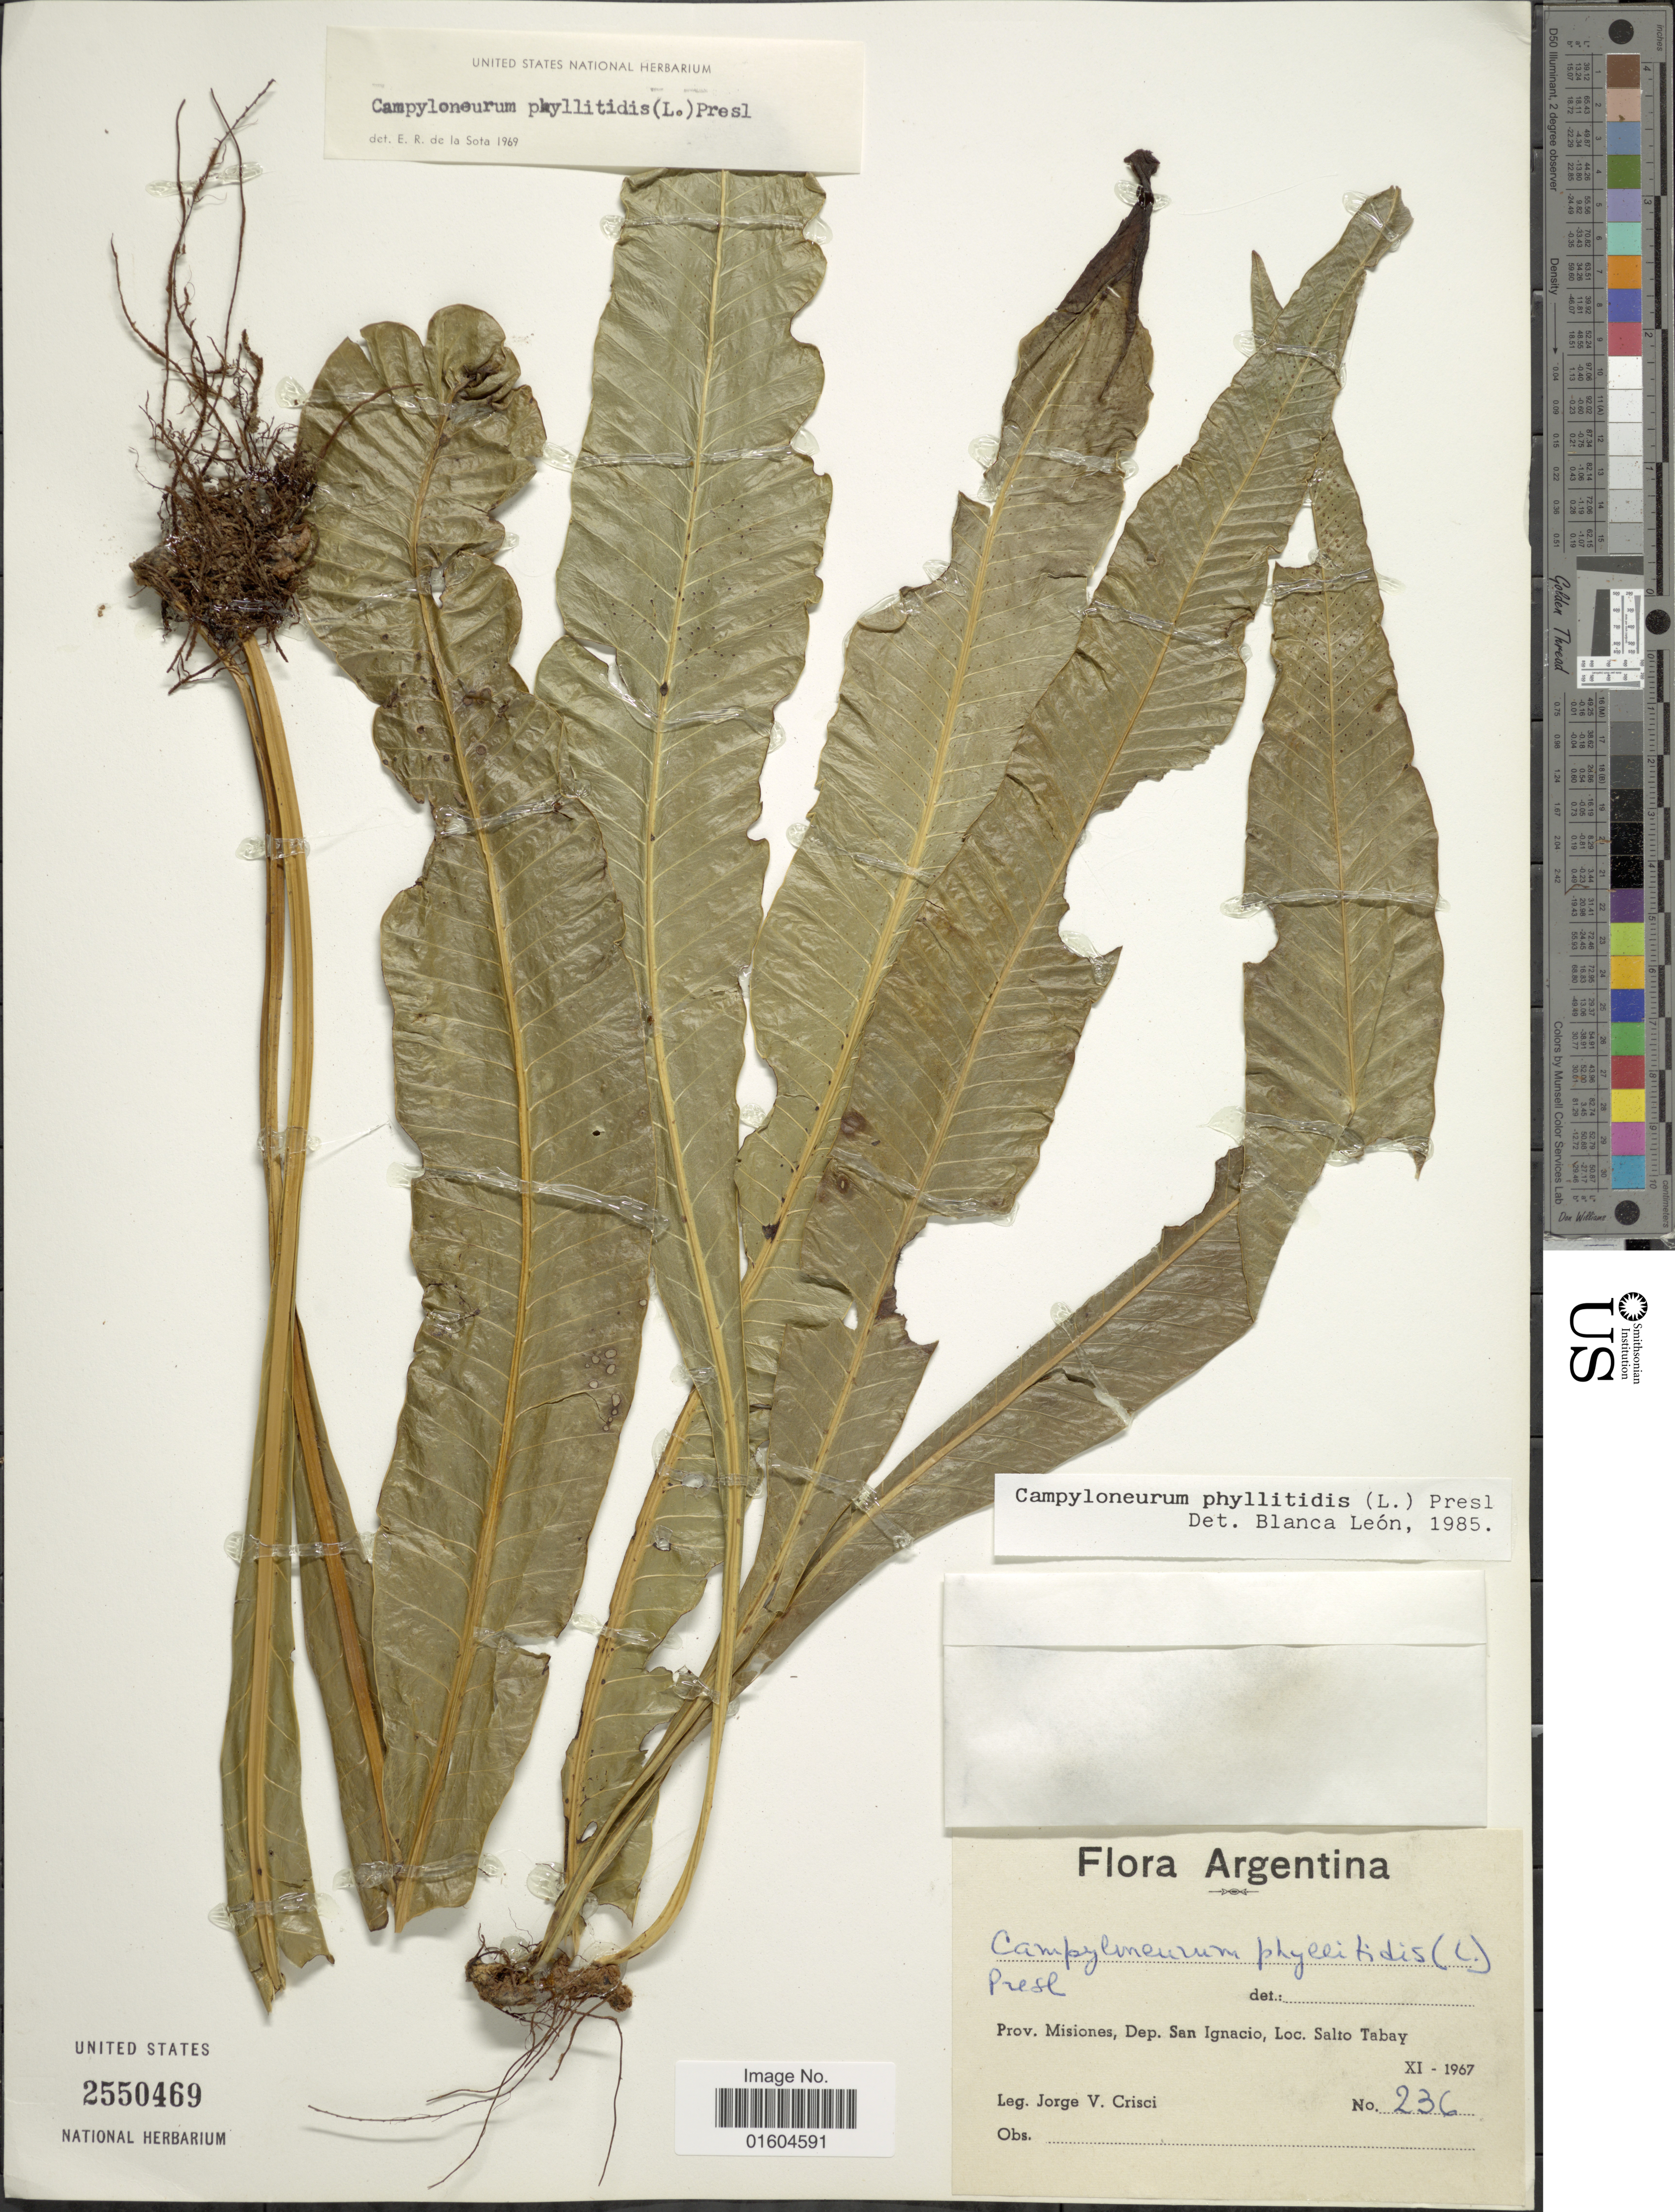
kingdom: Plantae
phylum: Tracheophyta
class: Polypodiopsida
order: Polypodiales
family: Polypodiaceae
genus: Campyloneurum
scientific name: Campyloneurum major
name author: (Hieron. ex Hicken) Lellinger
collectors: J. Crisci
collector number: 236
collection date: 1967-11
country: Argentina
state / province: Misiones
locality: Argentina. Prov. Misiones, Dep. San Ignacio, Salto Tabay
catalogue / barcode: US 2550469